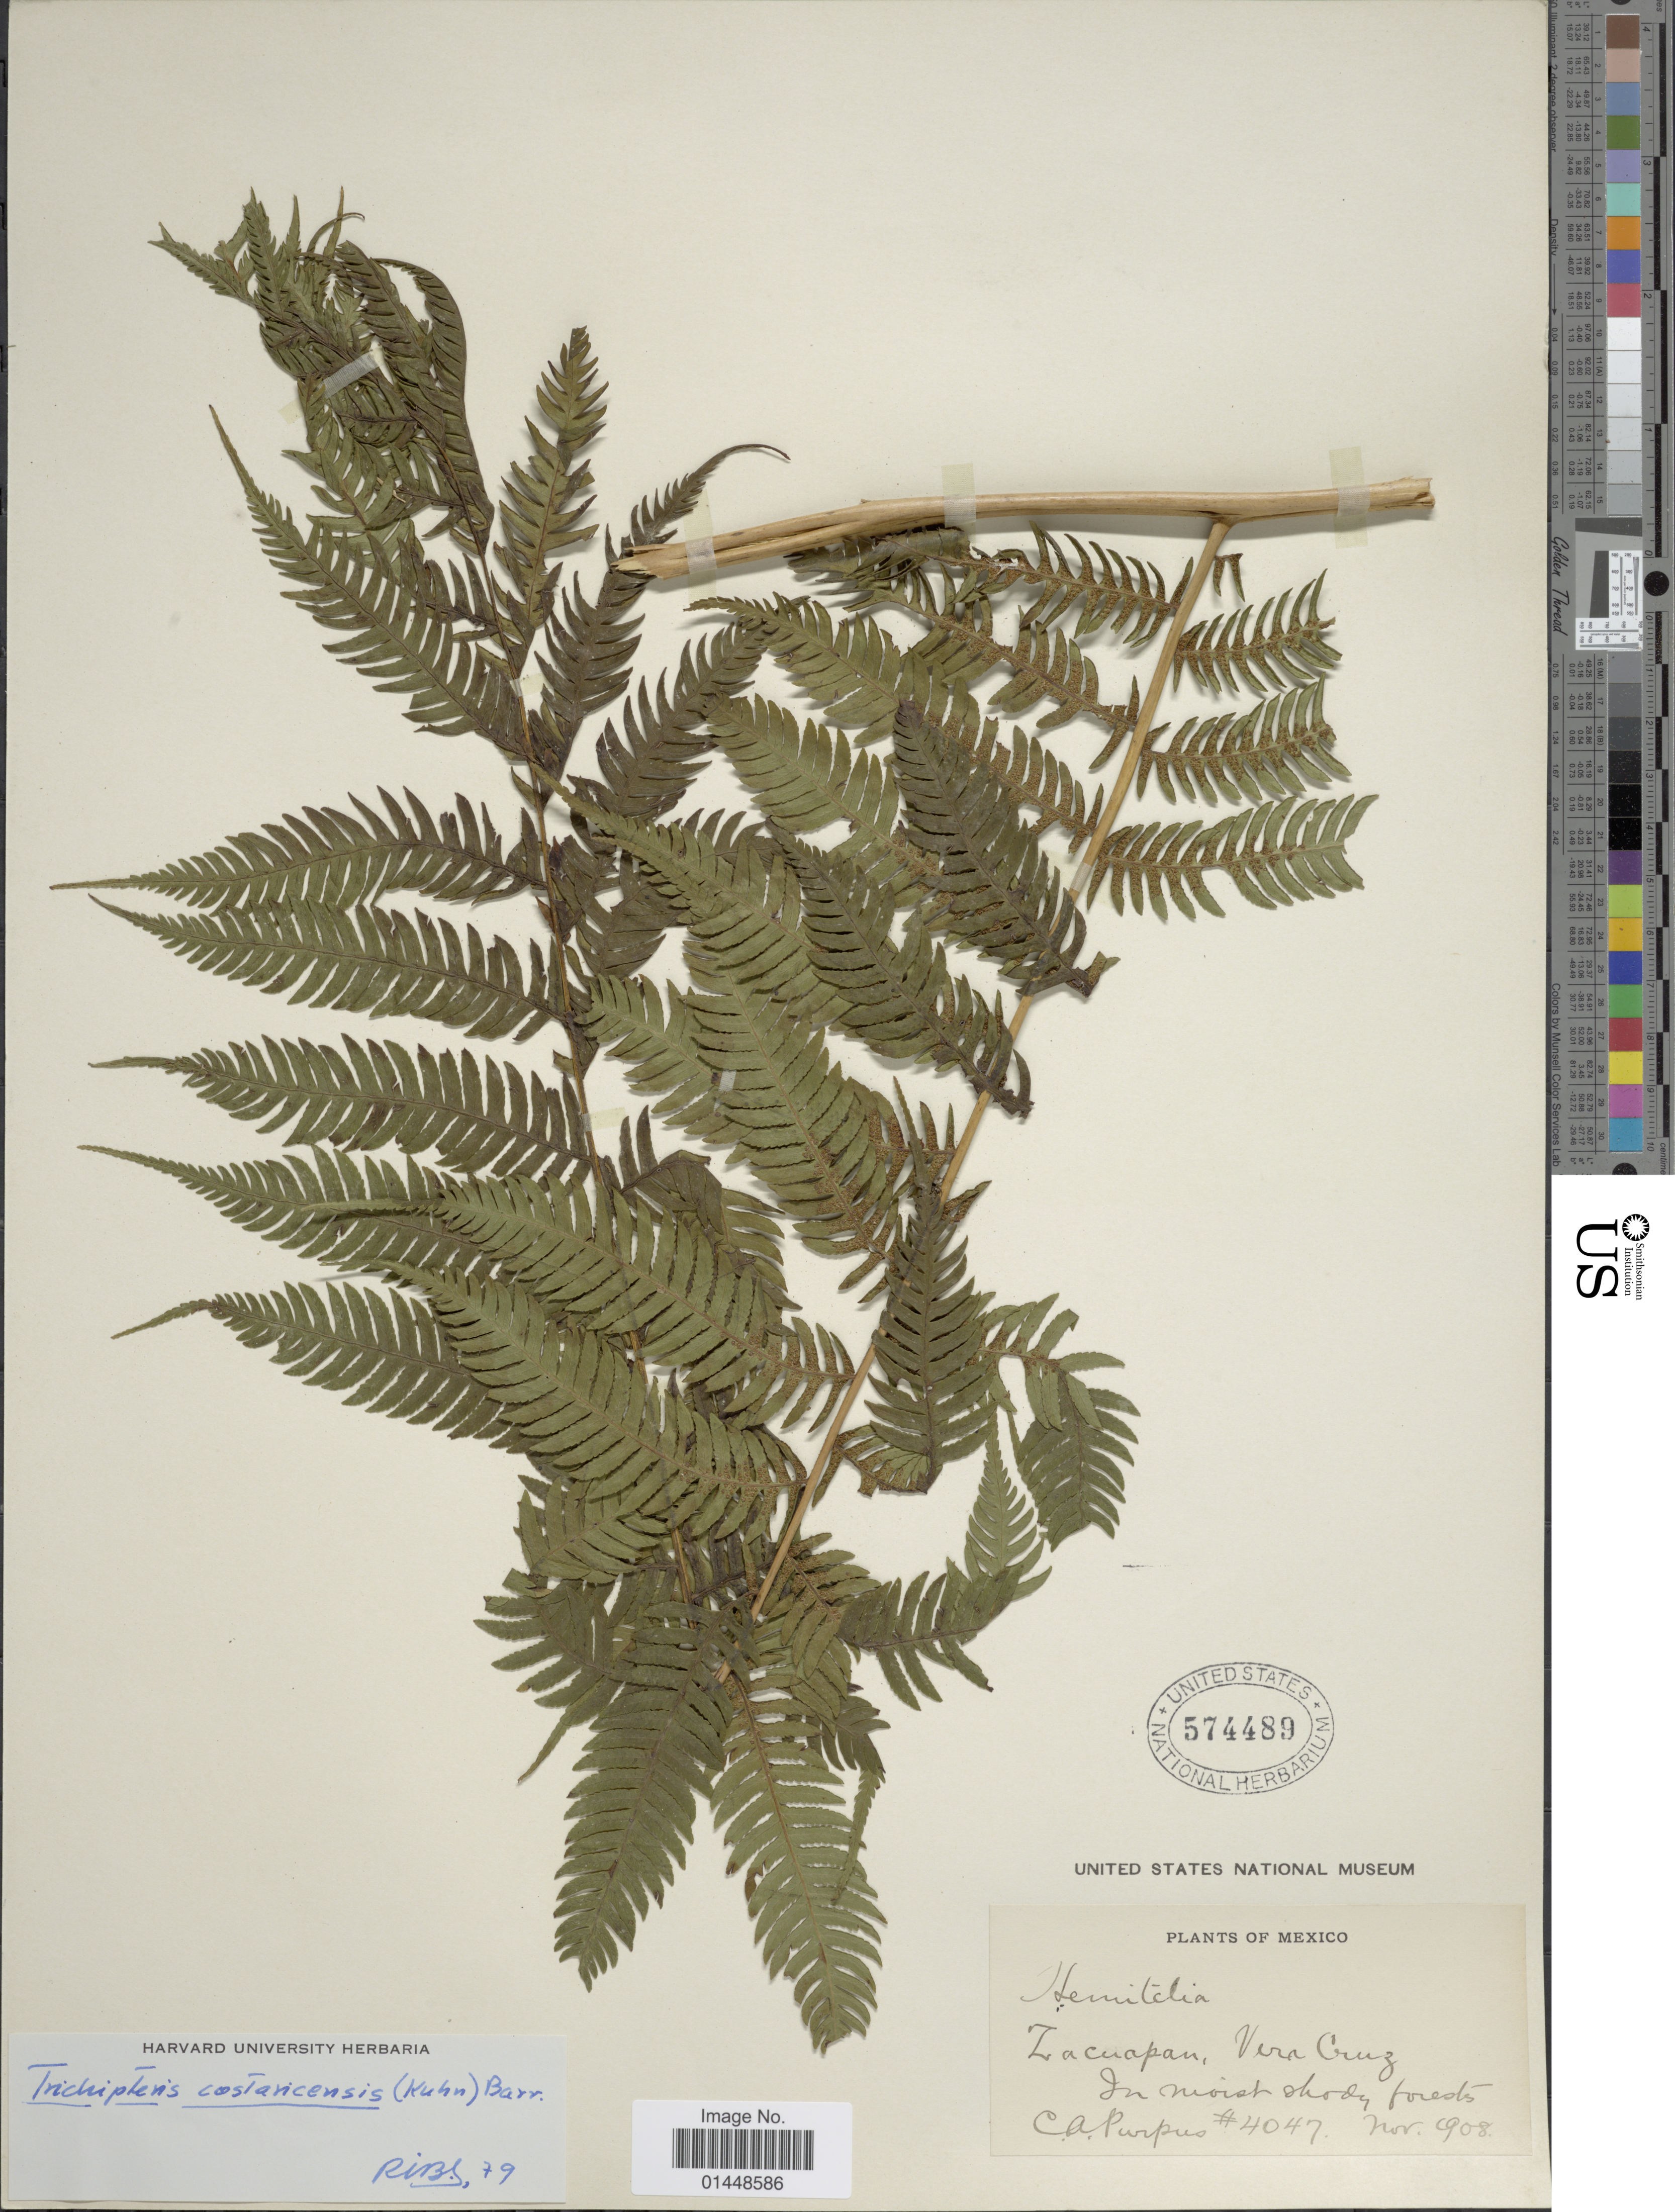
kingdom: Plantae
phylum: Tracheophyta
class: Polypodiopsida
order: Cyatheales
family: Cyatheaceae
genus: Cyathea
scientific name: Cyathea costaricensis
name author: (Kuhn) Domin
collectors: C. A. Purpus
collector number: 4047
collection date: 1908-11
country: Mexico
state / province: Veracruz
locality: Zacuapan, Vera Cruz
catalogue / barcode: US 574489